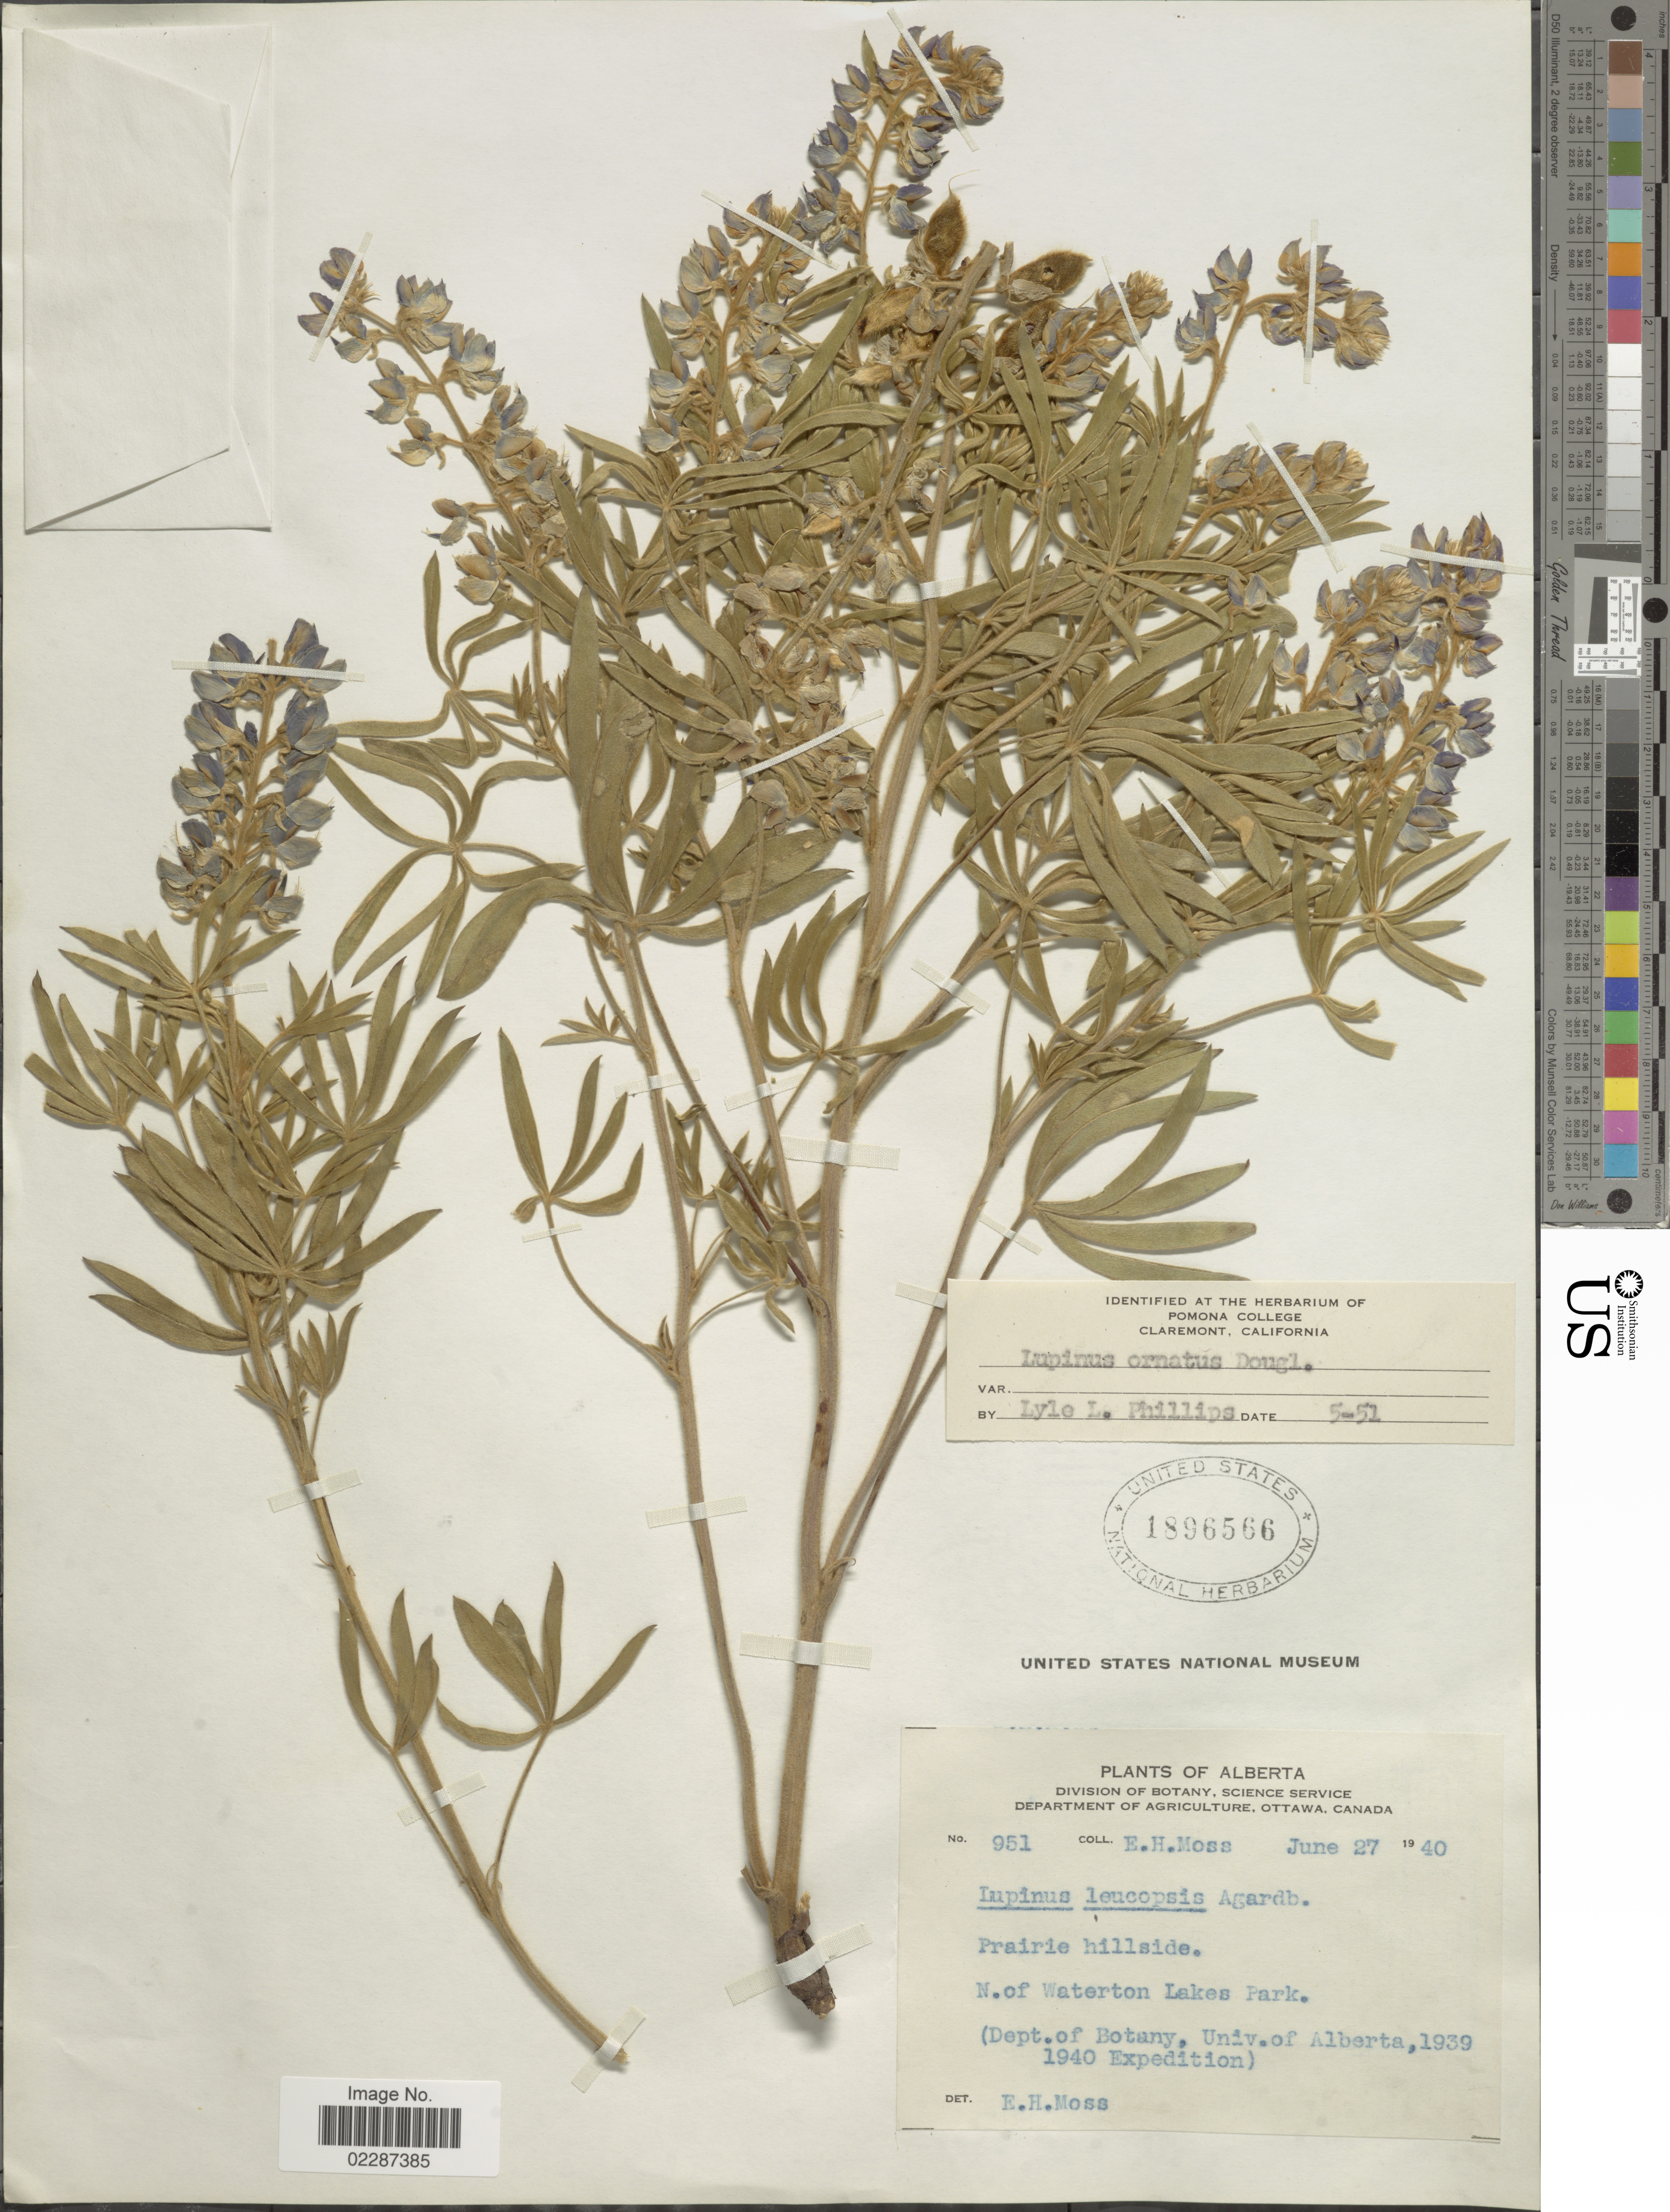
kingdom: Plantae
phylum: Tracheophyta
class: Magnoliopsida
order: Fabales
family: Fabaceae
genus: Lupinus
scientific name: Lupinus sericeus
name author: Pursh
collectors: E. Moss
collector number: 951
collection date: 1940-06-27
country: Canada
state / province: Alberta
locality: Prairie hillside, N. of Waterton Lakes Park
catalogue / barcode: US 1896566